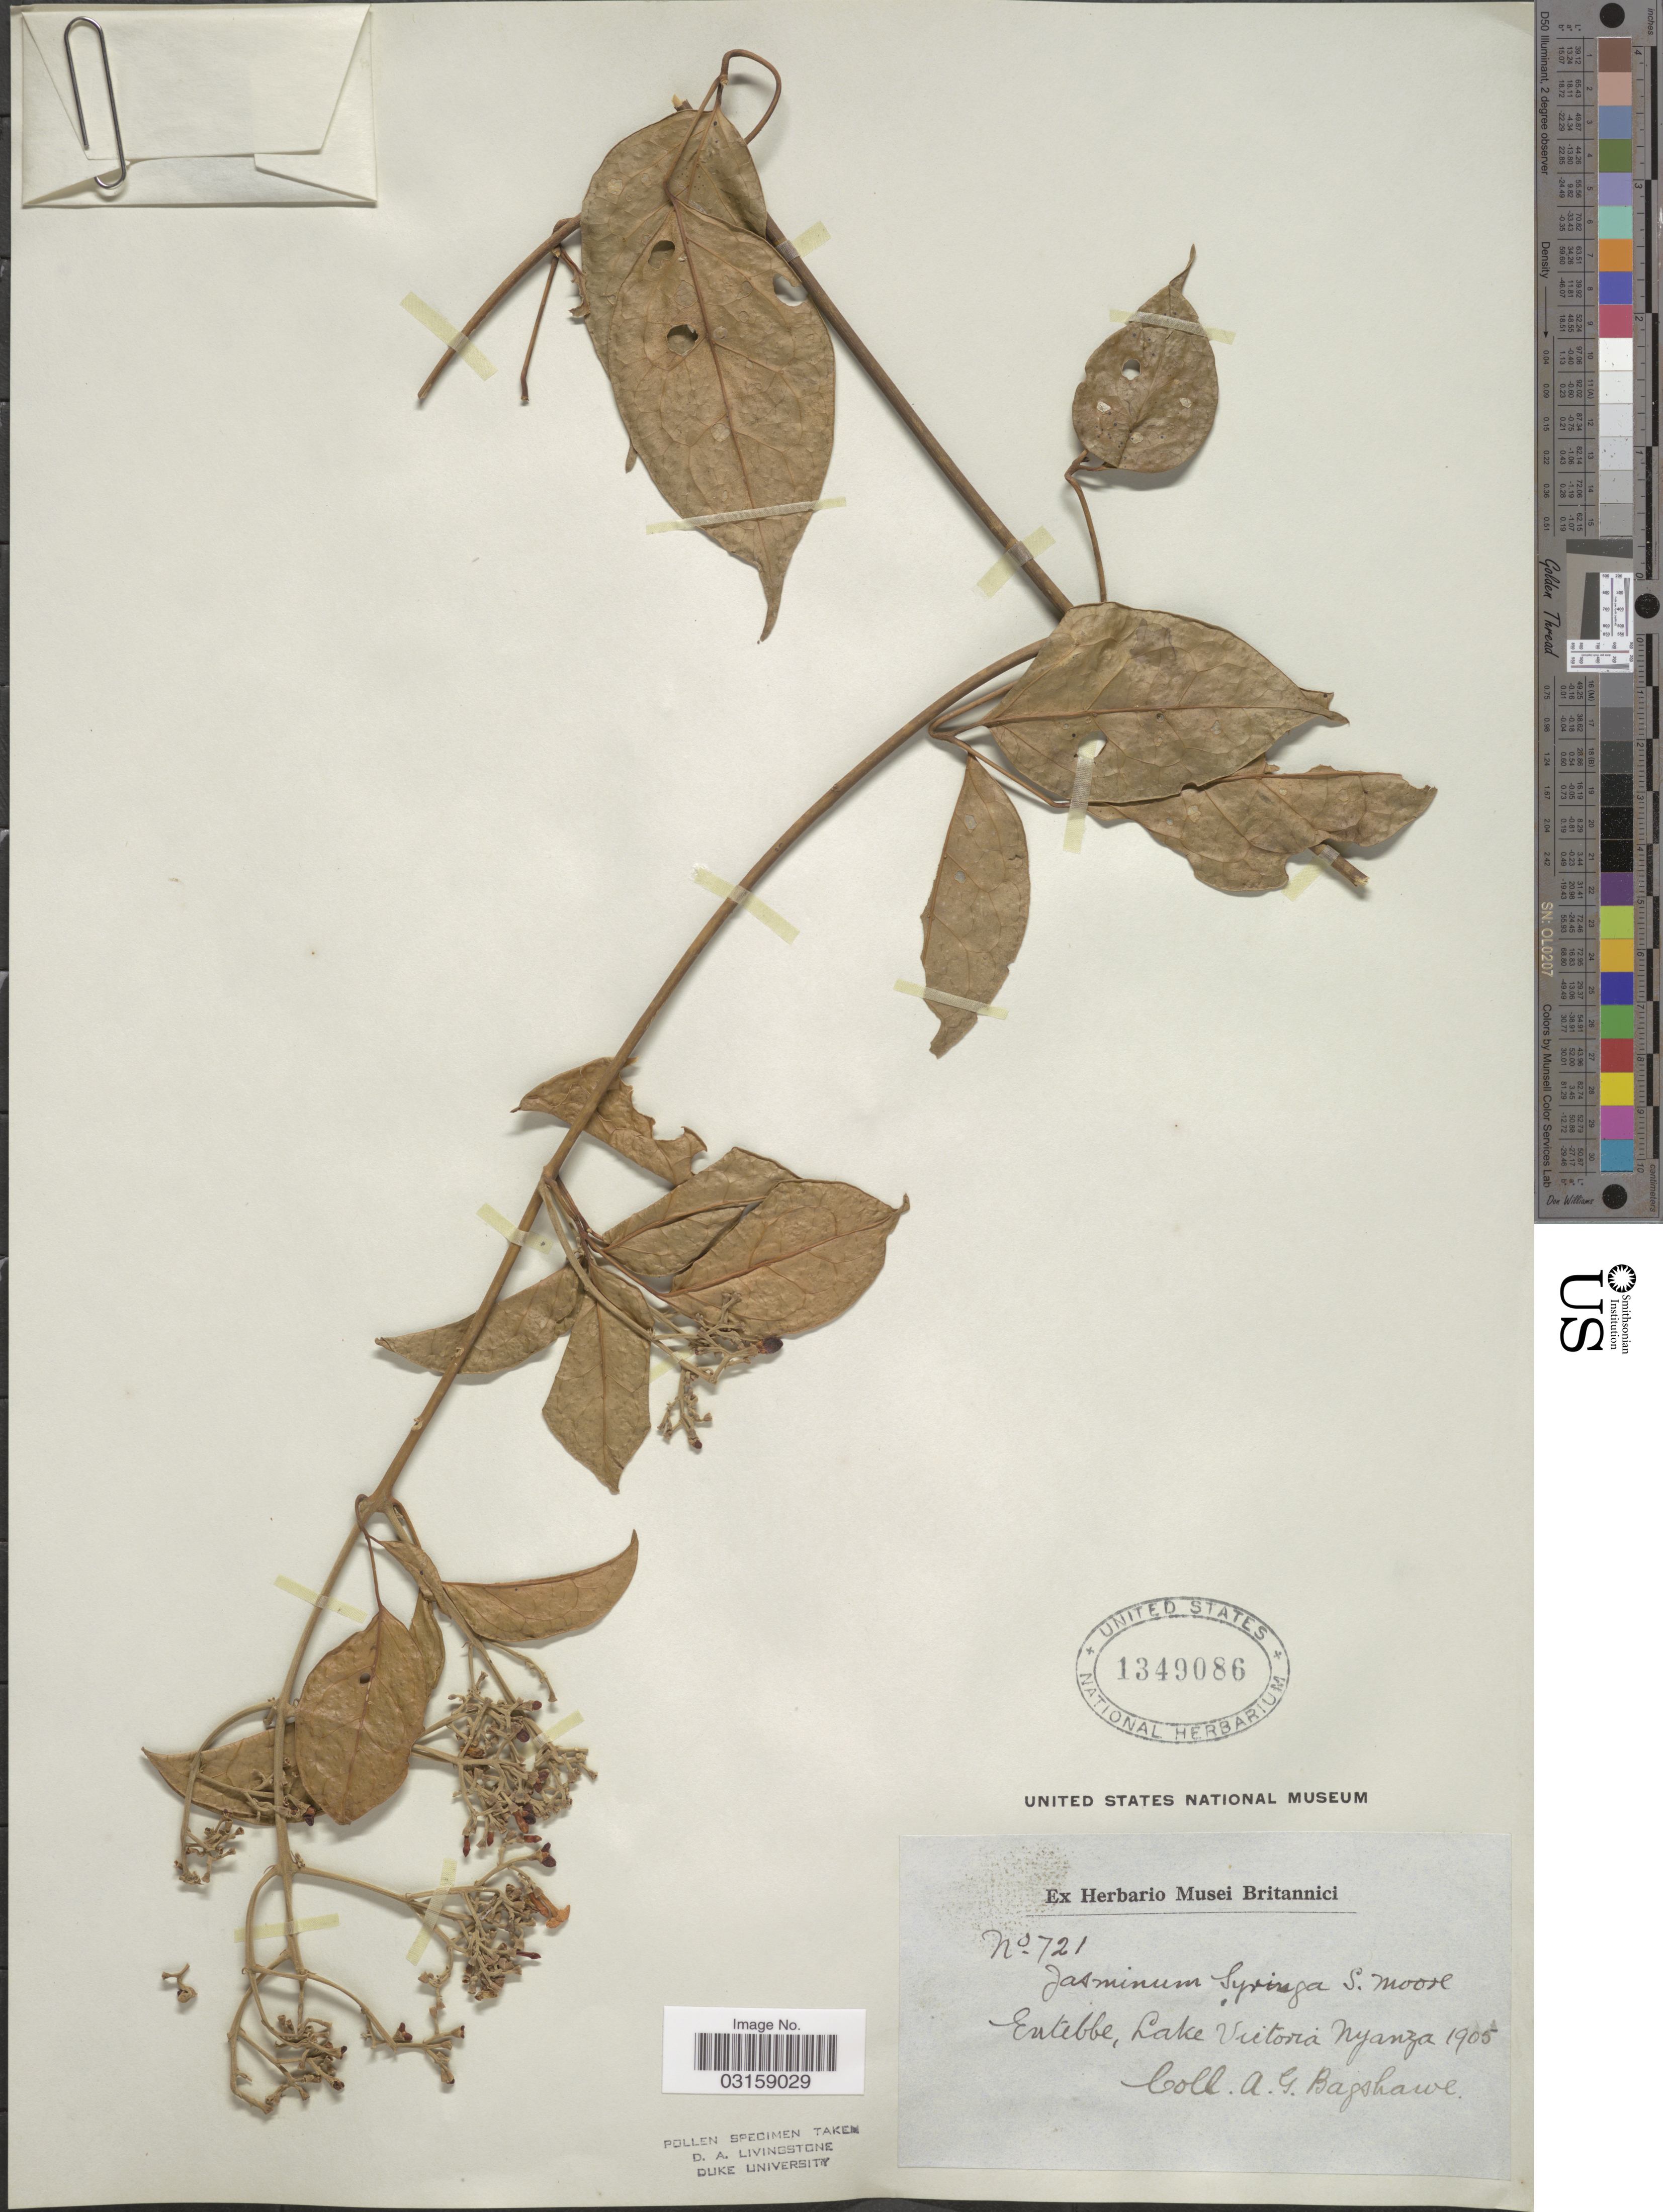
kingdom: Plantae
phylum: Tracheophyta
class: Magnoliopsida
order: Lamiales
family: Oleaceae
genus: Jasminum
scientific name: Jasminum syringa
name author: S. Moore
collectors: A. Bagshawe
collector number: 721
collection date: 1905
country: Kenya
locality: Entebbe, Lake Victoria Nyanza.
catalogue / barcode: US 1349086